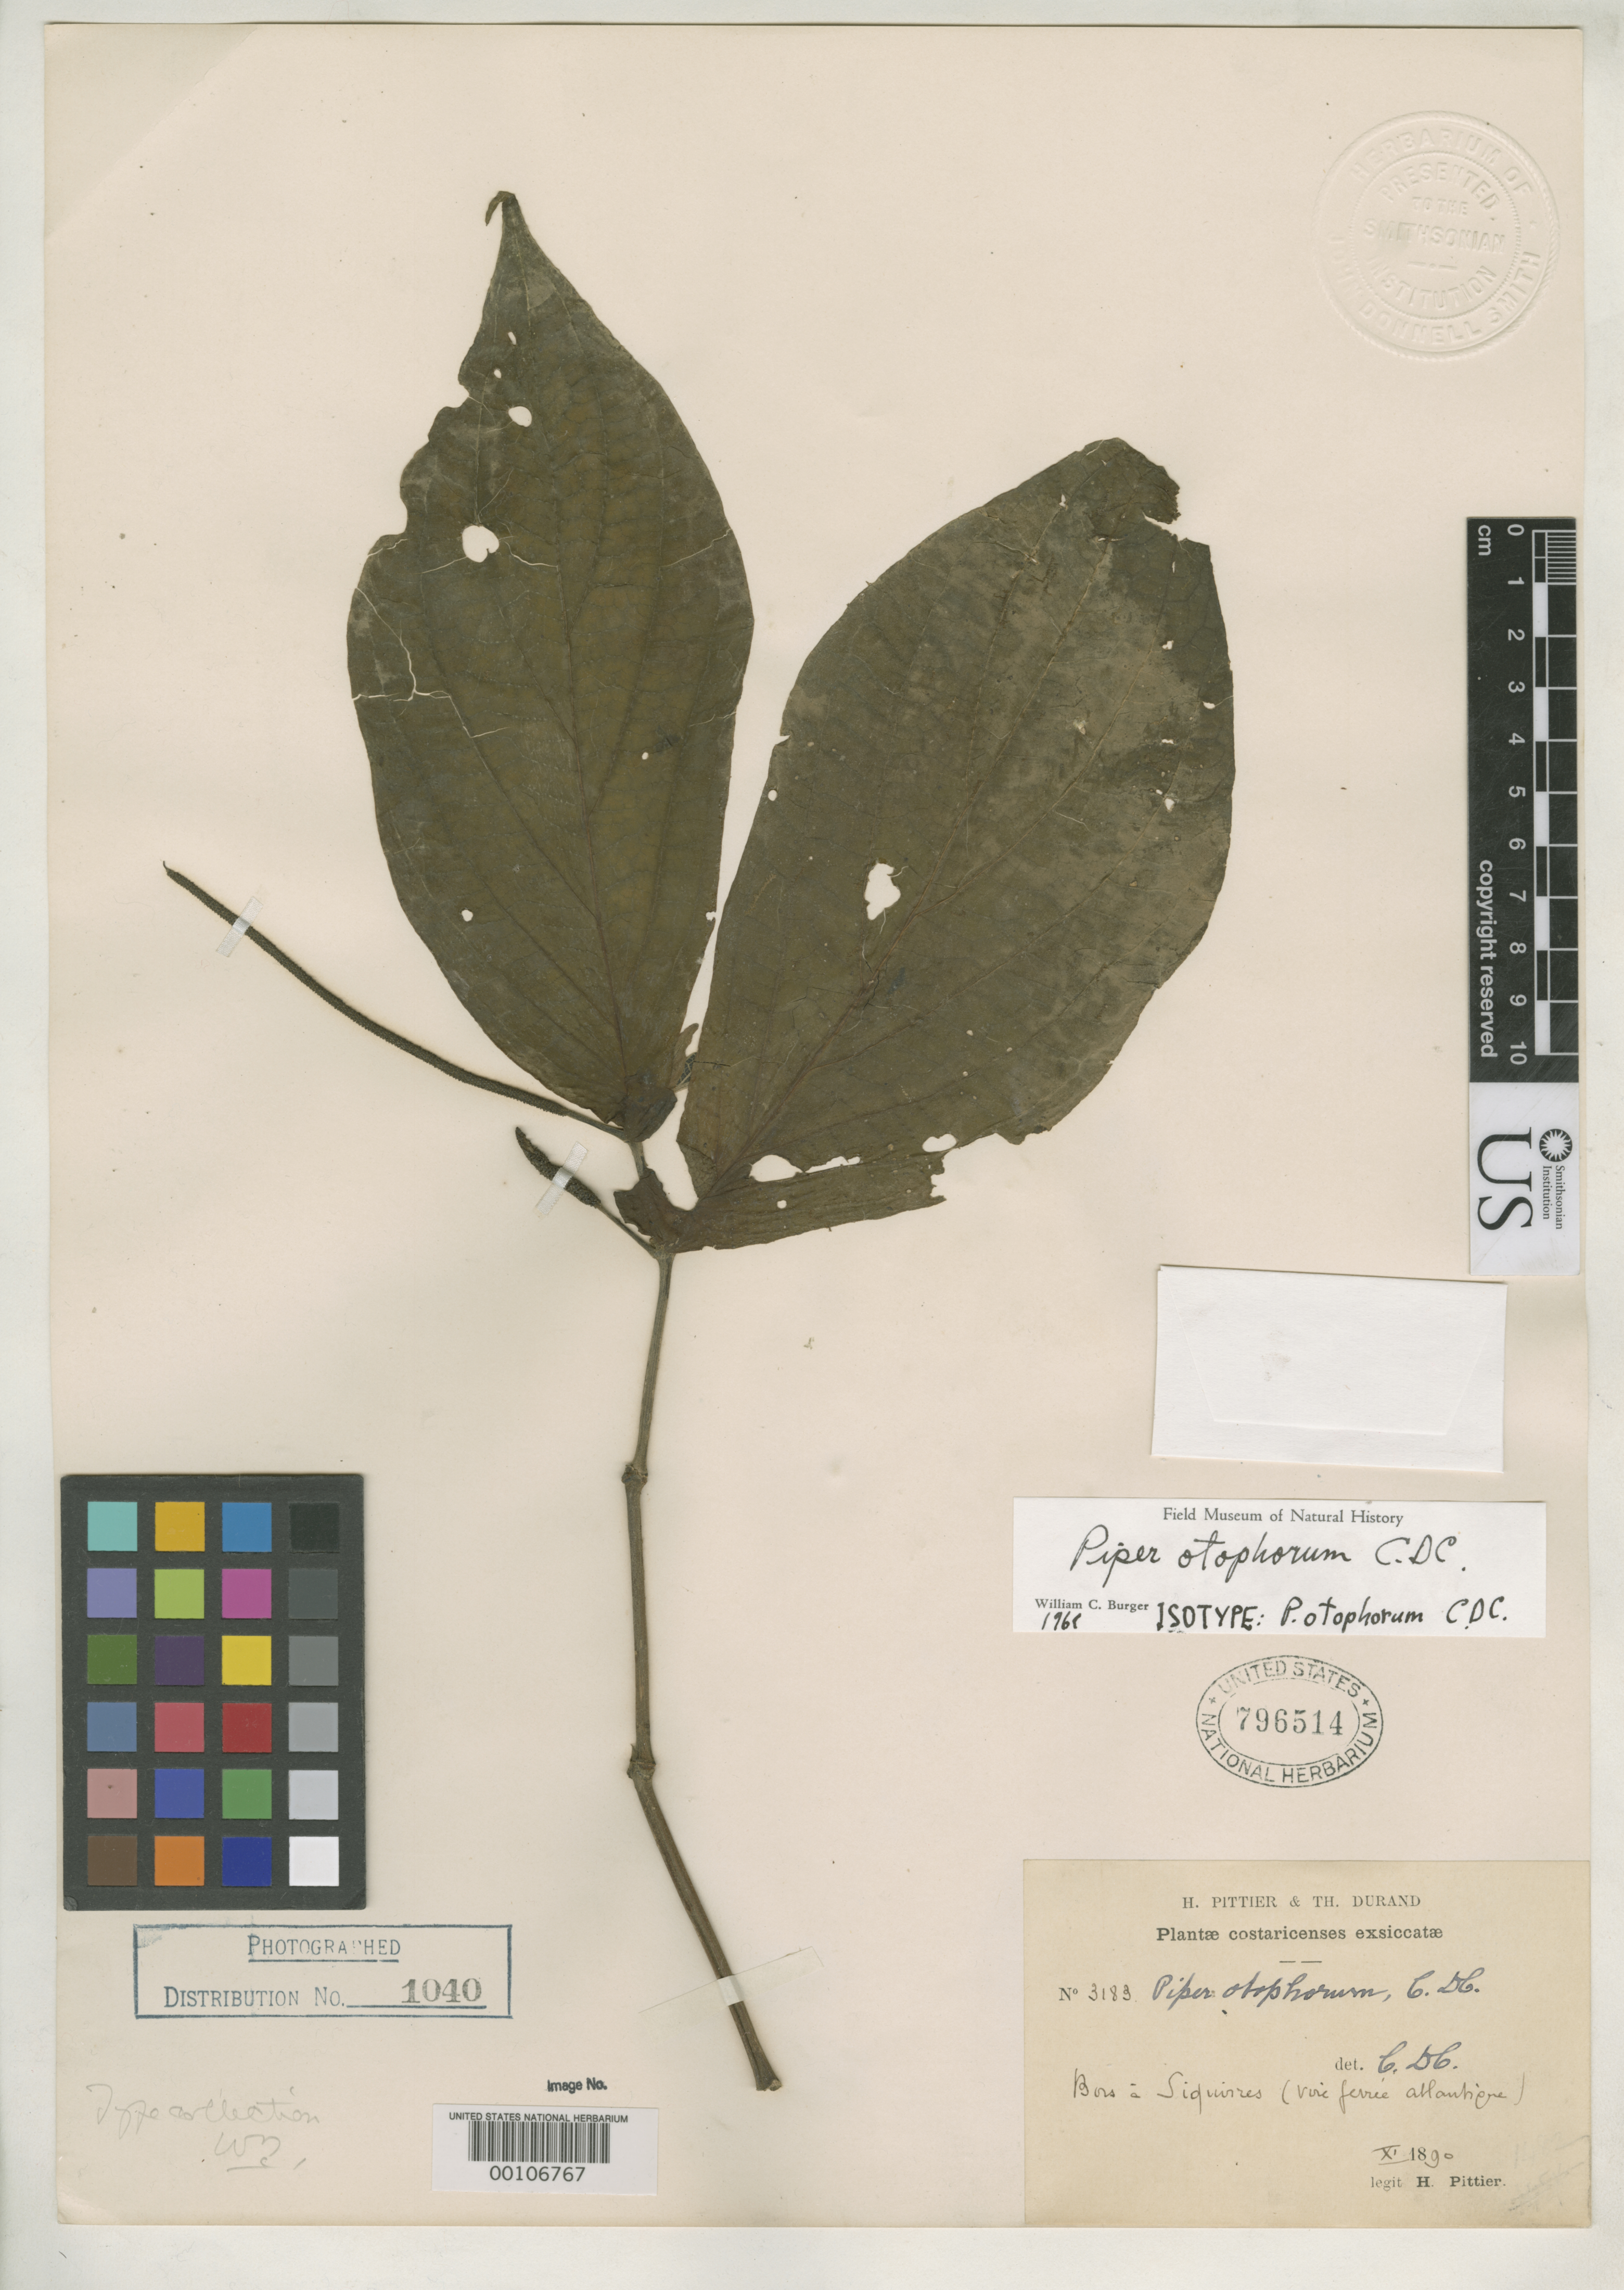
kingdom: Plantae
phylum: Tracheophyta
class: Magnoliopsida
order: Piperales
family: Piperaceae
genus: Piper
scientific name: Piper otophorum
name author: C. DC.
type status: Isotype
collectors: H. F. Pittier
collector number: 3183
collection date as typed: Nov 1890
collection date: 1890-11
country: Costa Rica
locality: Route de Carrillo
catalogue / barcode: US 796514